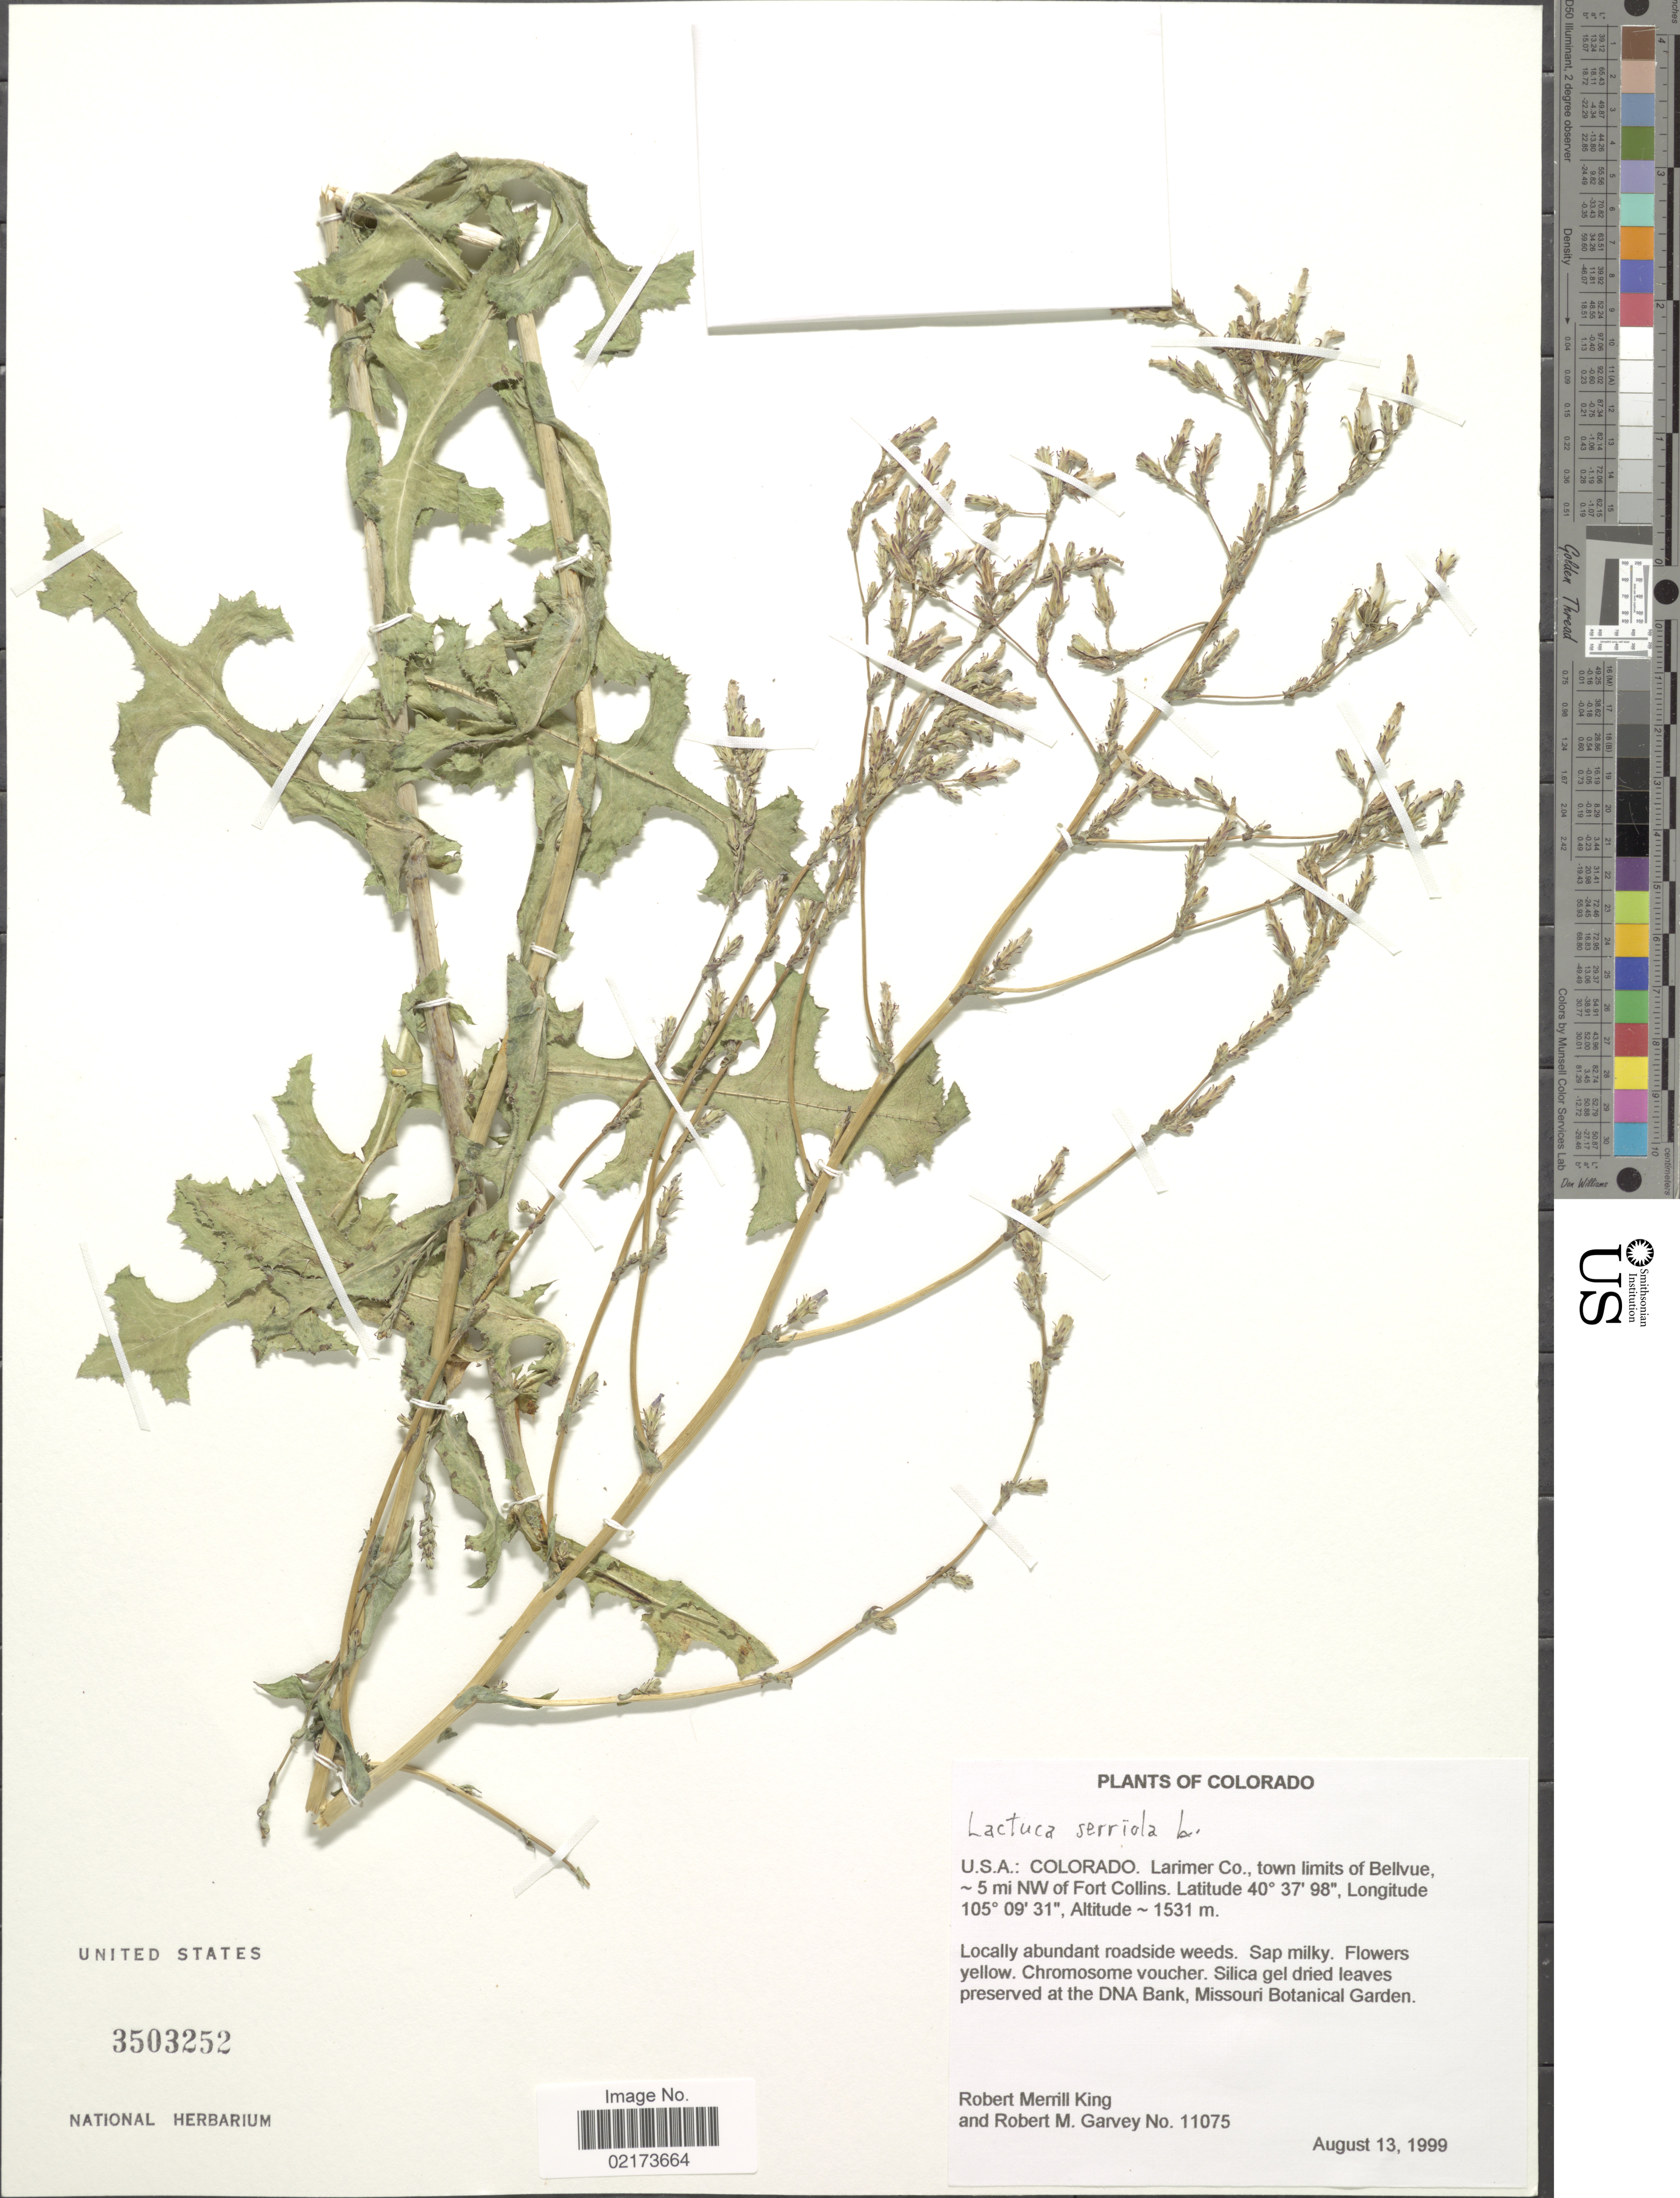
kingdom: Plantae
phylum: Tracheophyta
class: Magnoliopsida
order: Asterales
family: Asteraceae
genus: Lactuca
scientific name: Lactuca serriola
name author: L.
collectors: R. M. King & R. Garvey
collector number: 11075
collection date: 1999-08-13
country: United States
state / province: Colorado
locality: U.S.A., Larimer Co., town limtis of Bellvue, 5 mi NW of Fort Collins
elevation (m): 1531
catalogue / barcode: US 3503252